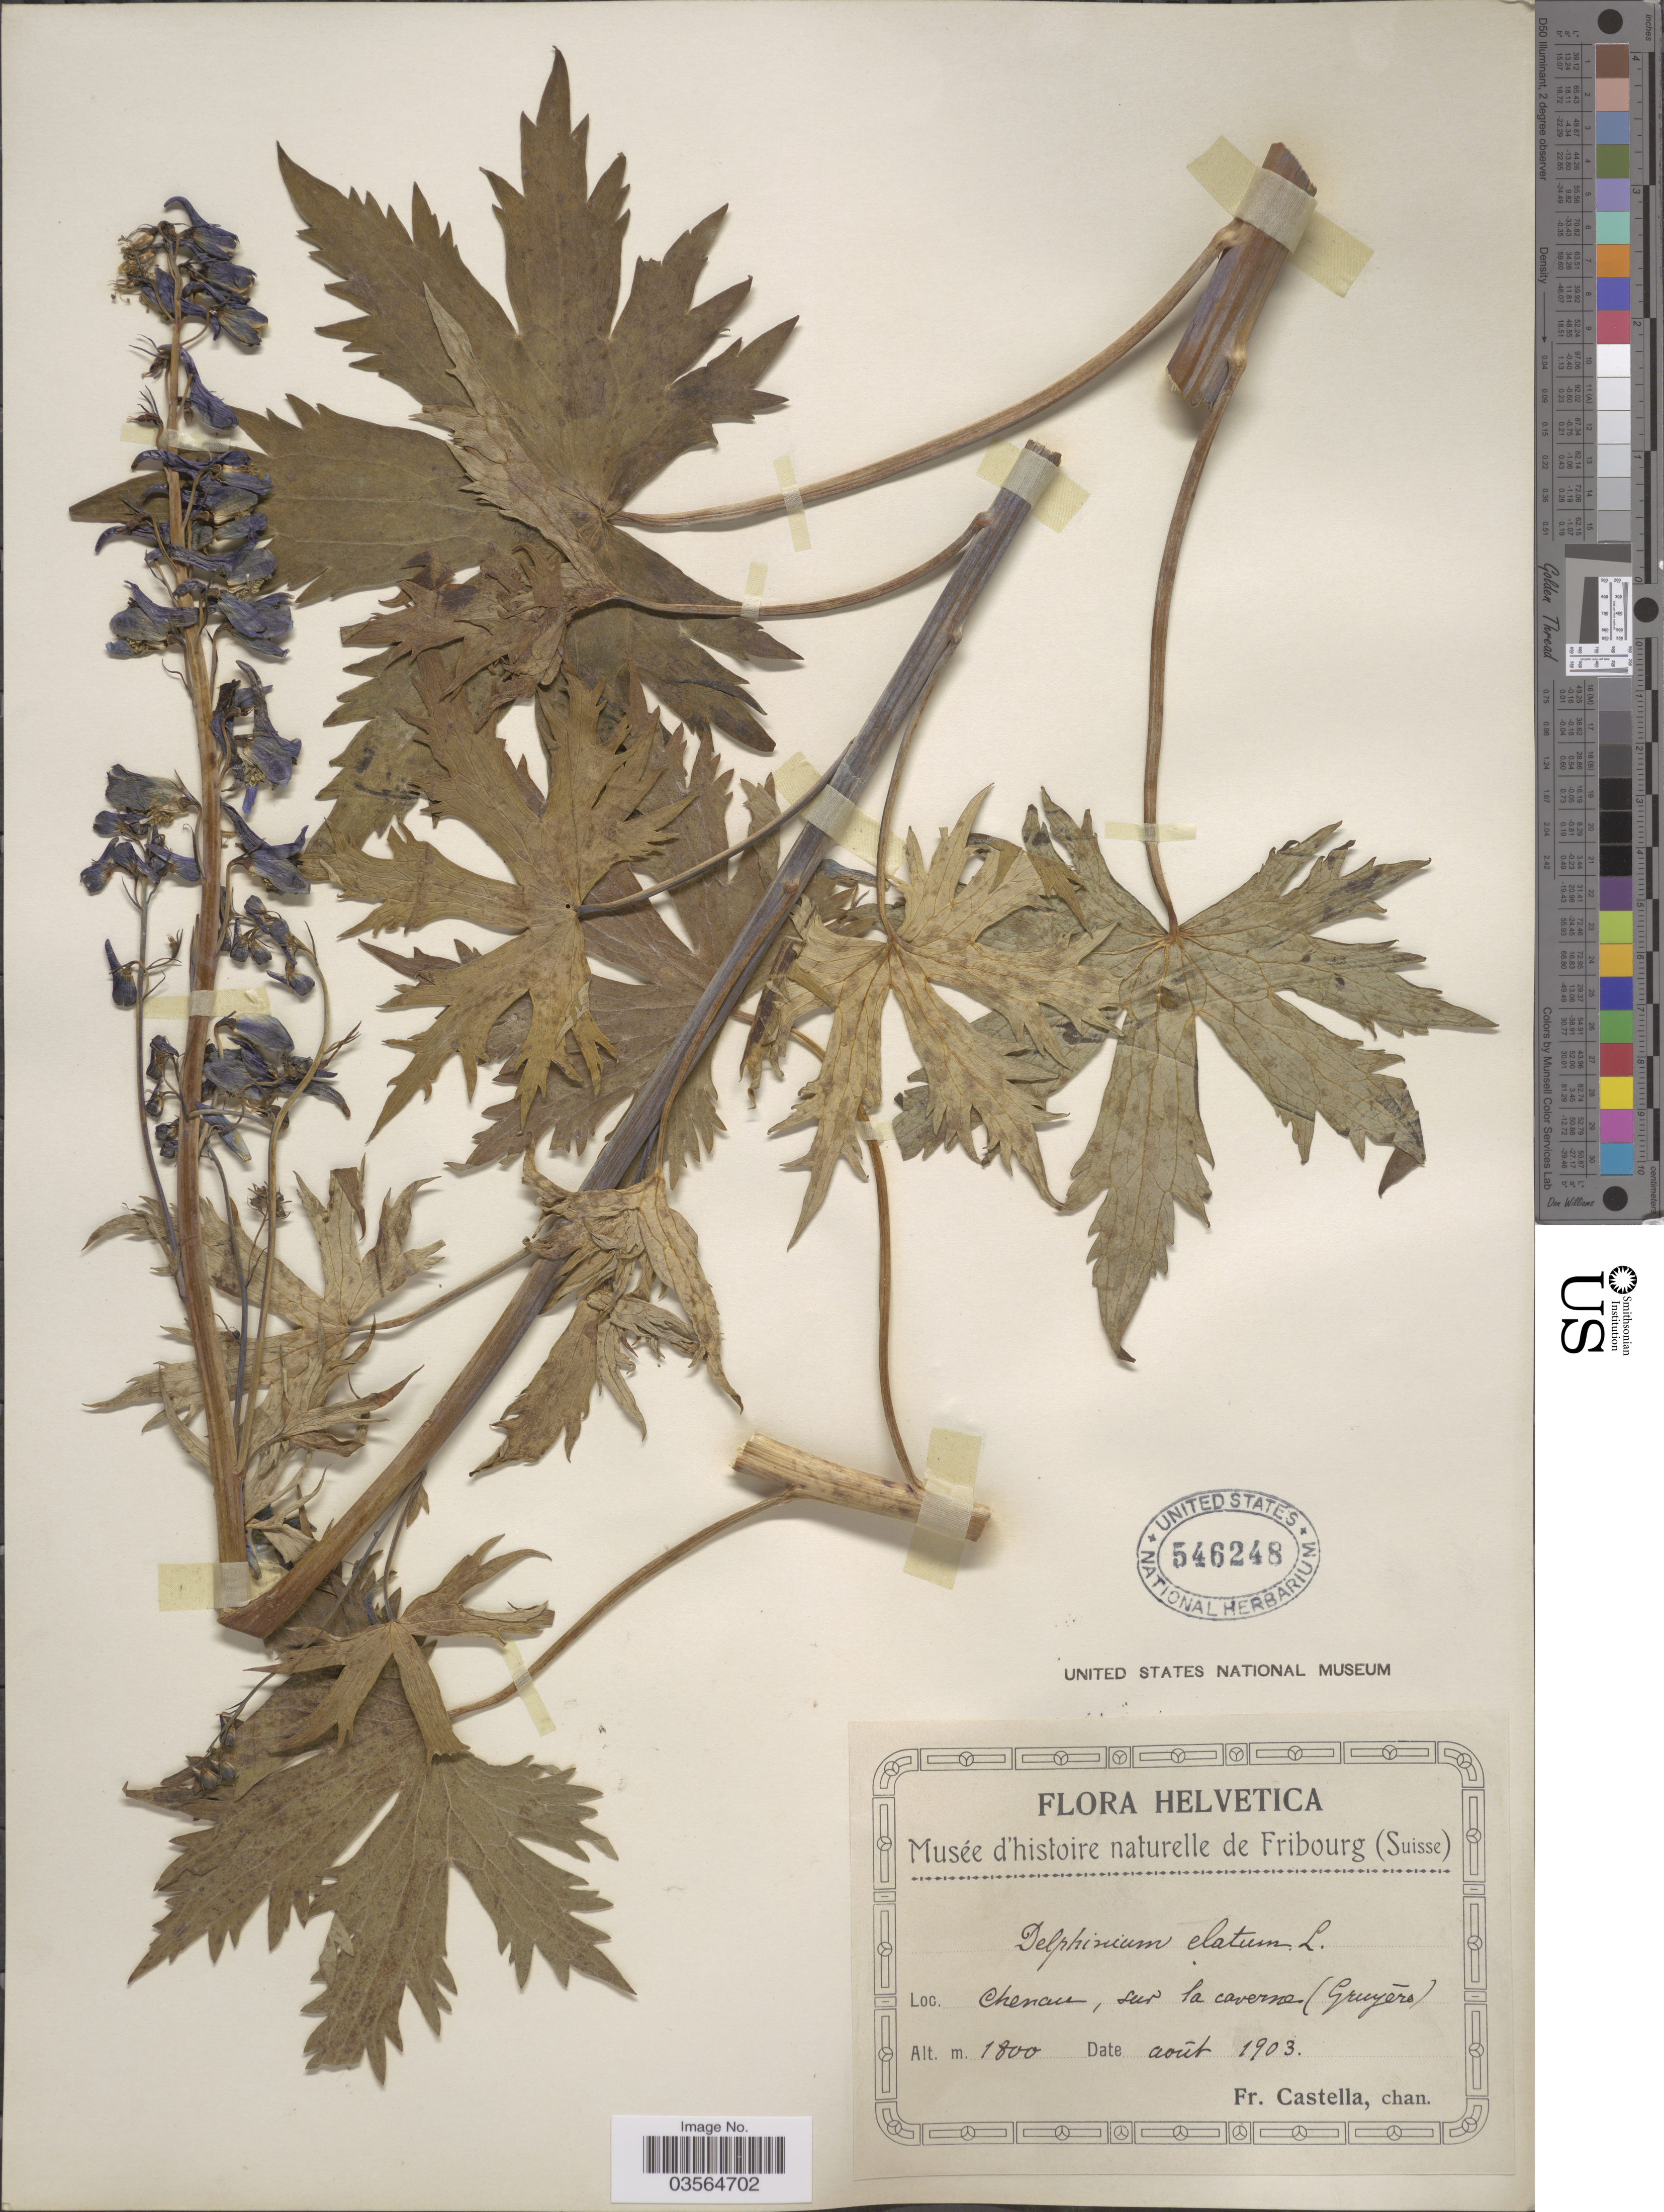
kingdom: Plantae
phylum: Tracheophyta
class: Magnoliopsida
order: Ranunculales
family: Ranunculaceae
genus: Delphinium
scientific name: Delphinium elatum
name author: L.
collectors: Fr. Castella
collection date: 1903-08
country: Switzerland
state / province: Fribourg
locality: Helvetica. Chenau, sur la caverne (Gruyére).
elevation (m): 1800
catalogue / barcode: US 546248